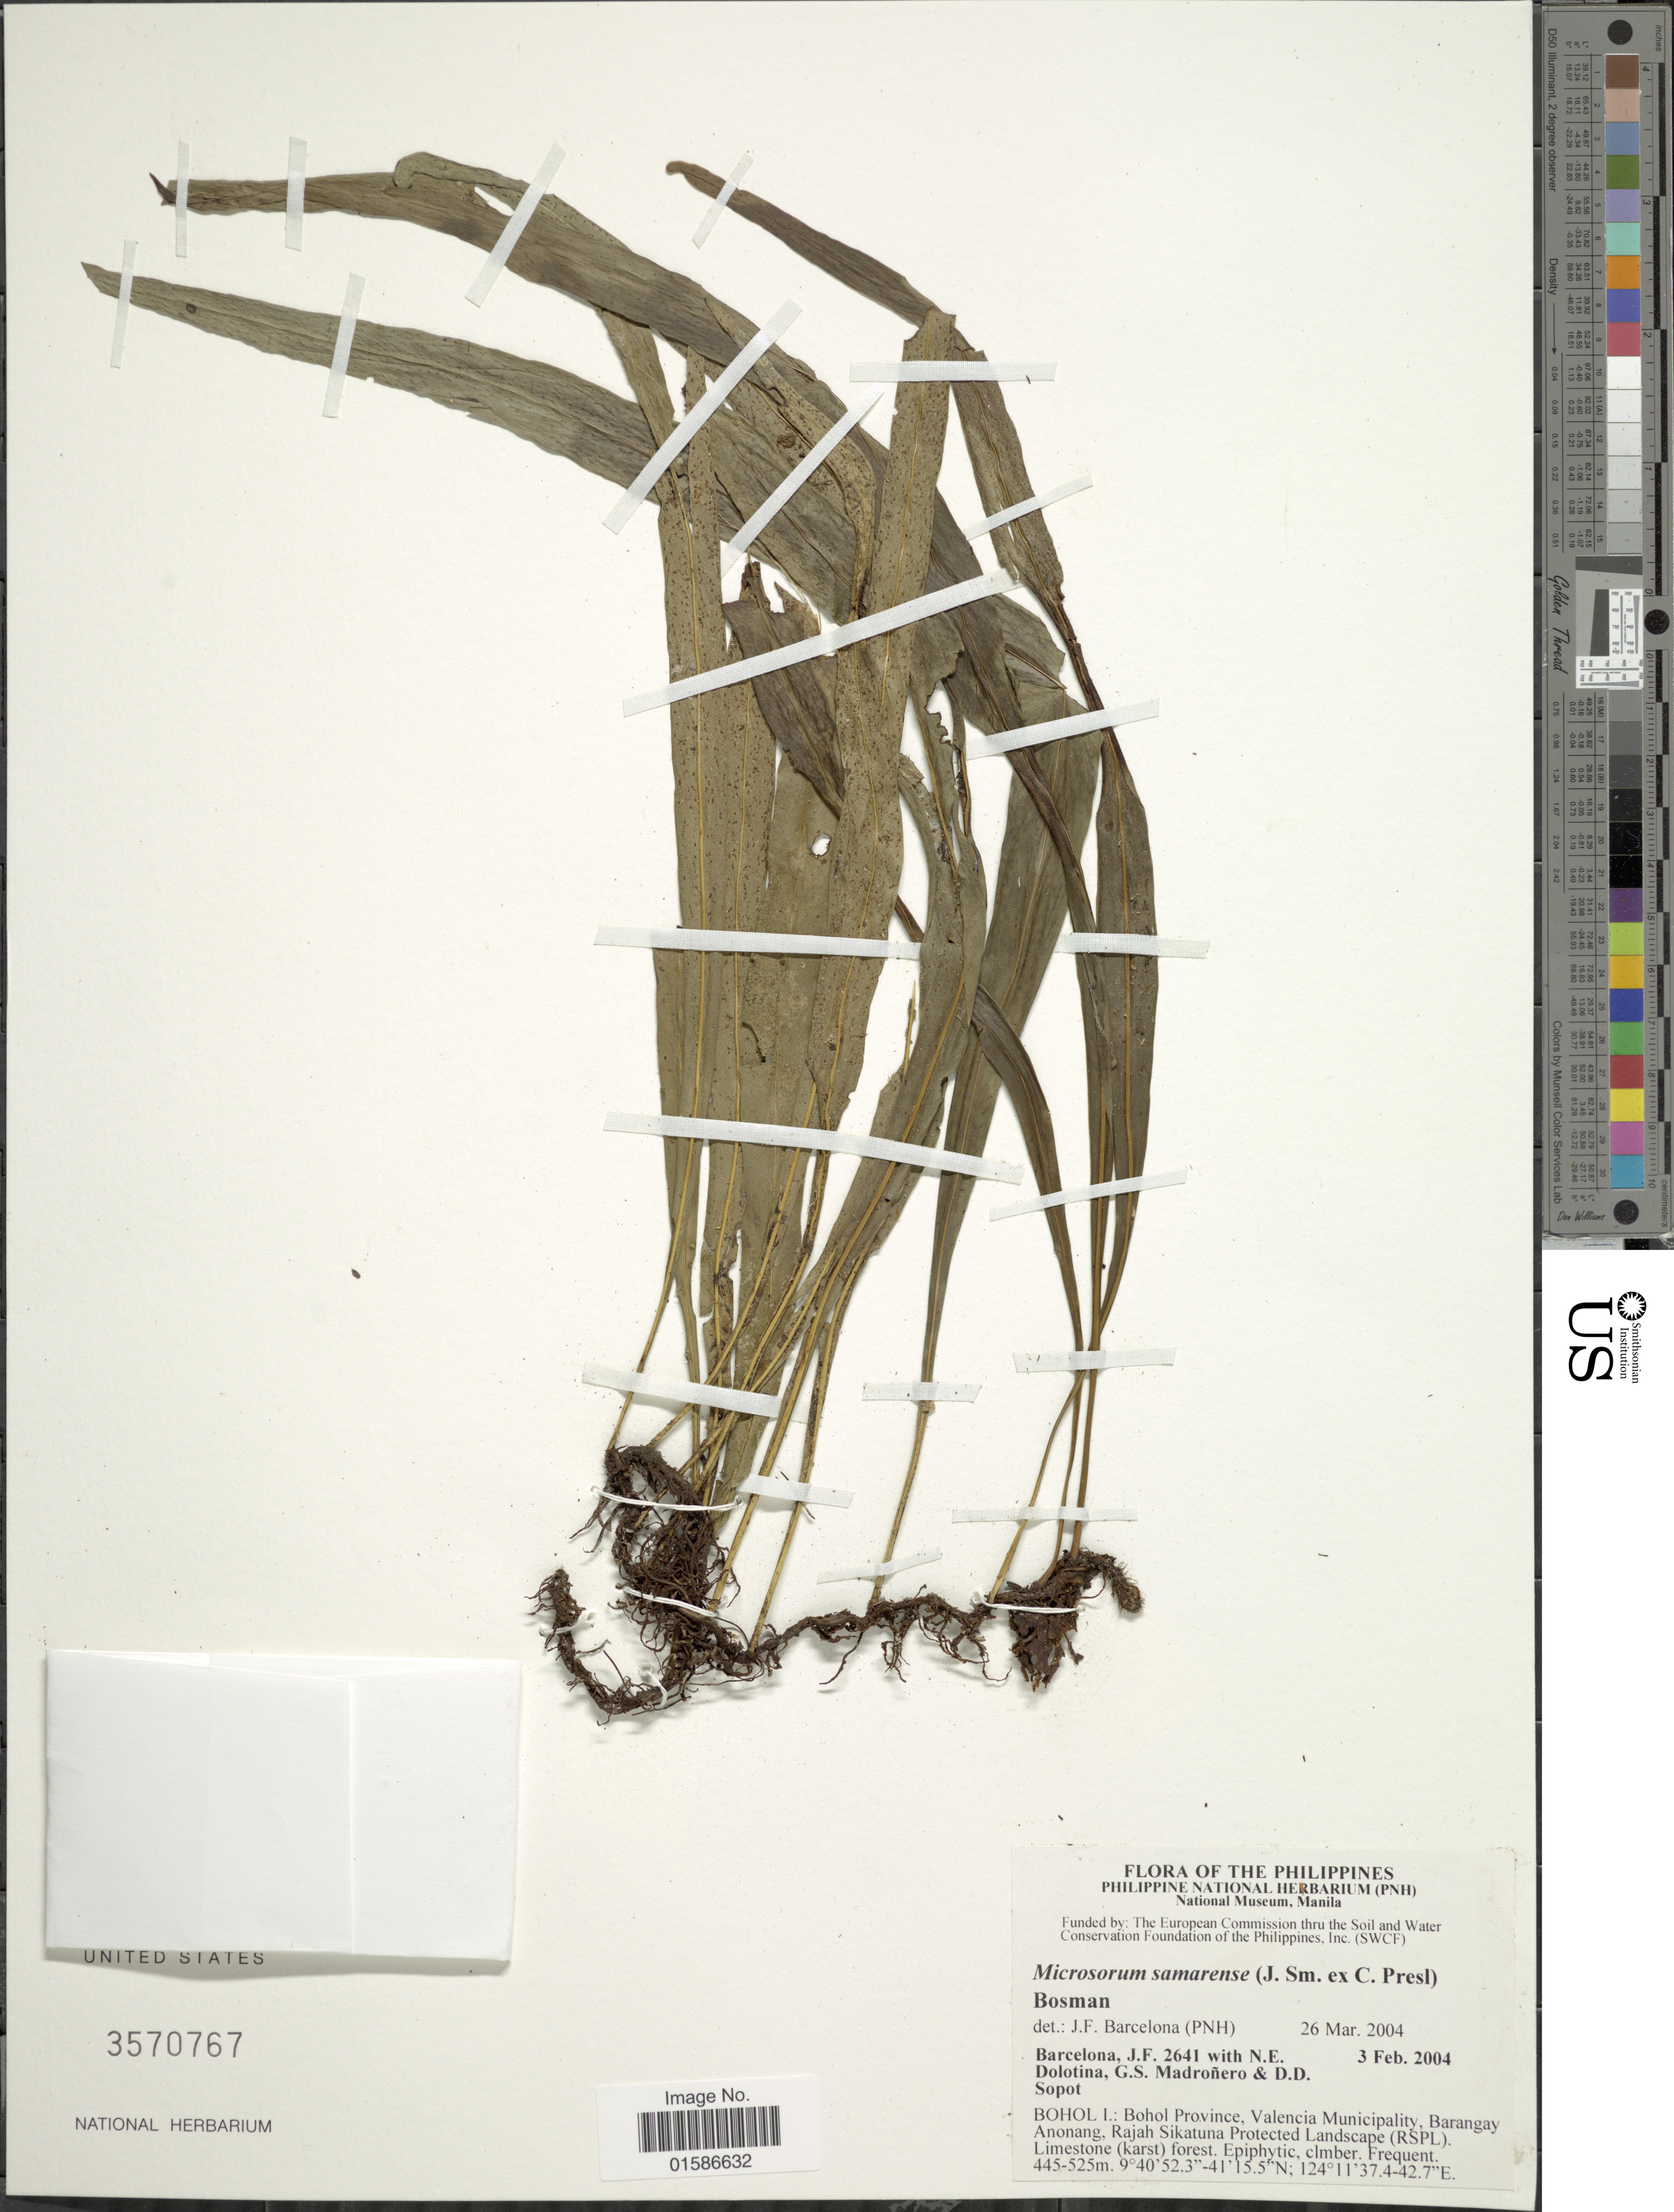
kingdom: Plantae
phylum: Tracheophyta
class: Polypodiopsida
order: Polypodiales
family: Polypodiaceae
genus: Microsorum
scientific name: Microsorum samarense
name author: (J. Sm.) Bosman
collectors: J. F. Barcelona, N. Dolotina, G. Madroñero & D. Sopot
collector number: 2641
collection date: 2004-02-03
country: Philippines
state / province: Central Visayas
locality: Bohol I: Bohol Province, Valencia Municipality, Barangay Anonang, Rajah Sikatuna Protected Landscape (RSPL)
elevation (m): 445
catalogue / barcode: US 3570767